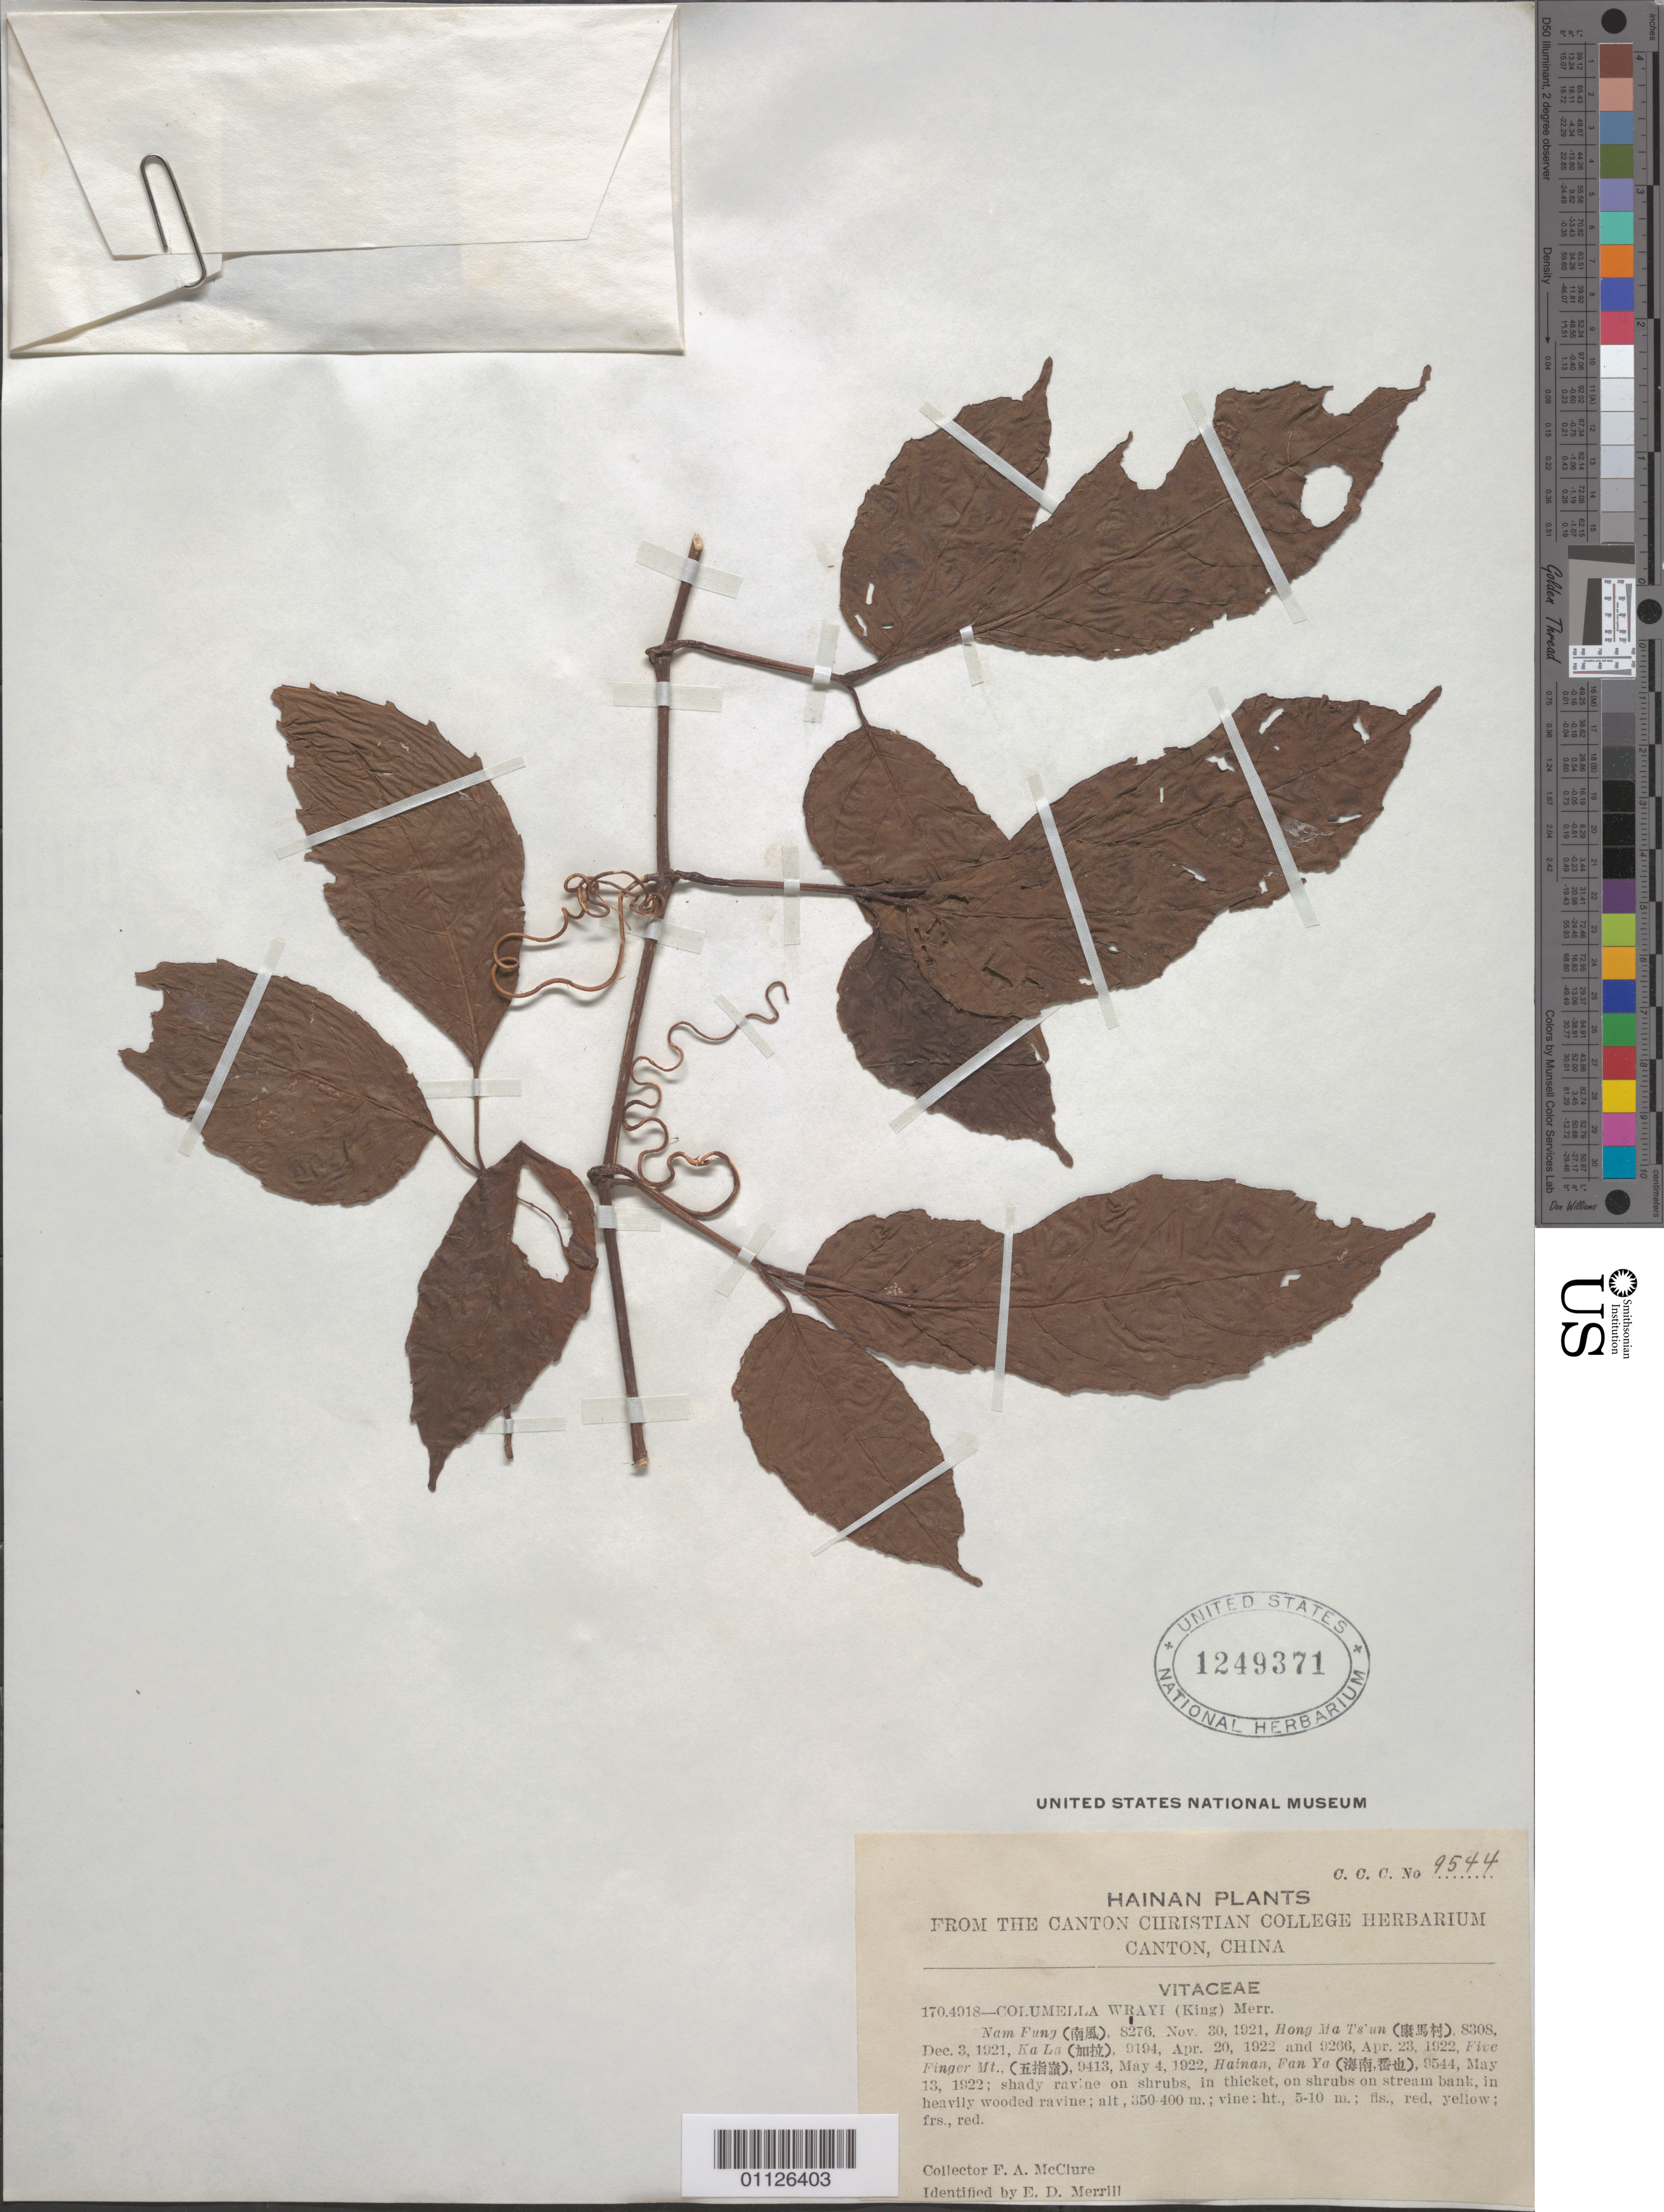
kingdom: Plantae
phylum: Tracheophyta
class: Magnoliopsida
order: Vitales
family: Vitaceae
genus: Cayratia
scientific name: Cayratia wrayi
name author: (King) Gagnep.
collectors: F. A. McClure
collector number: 9544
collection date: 1921-12-03/1922-05-13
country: China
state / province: Hainan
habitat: Shady ravine on shrubs, in thicket, on shrubs on stream bank, in heavily wooded ravine.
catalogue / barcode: US 1249371